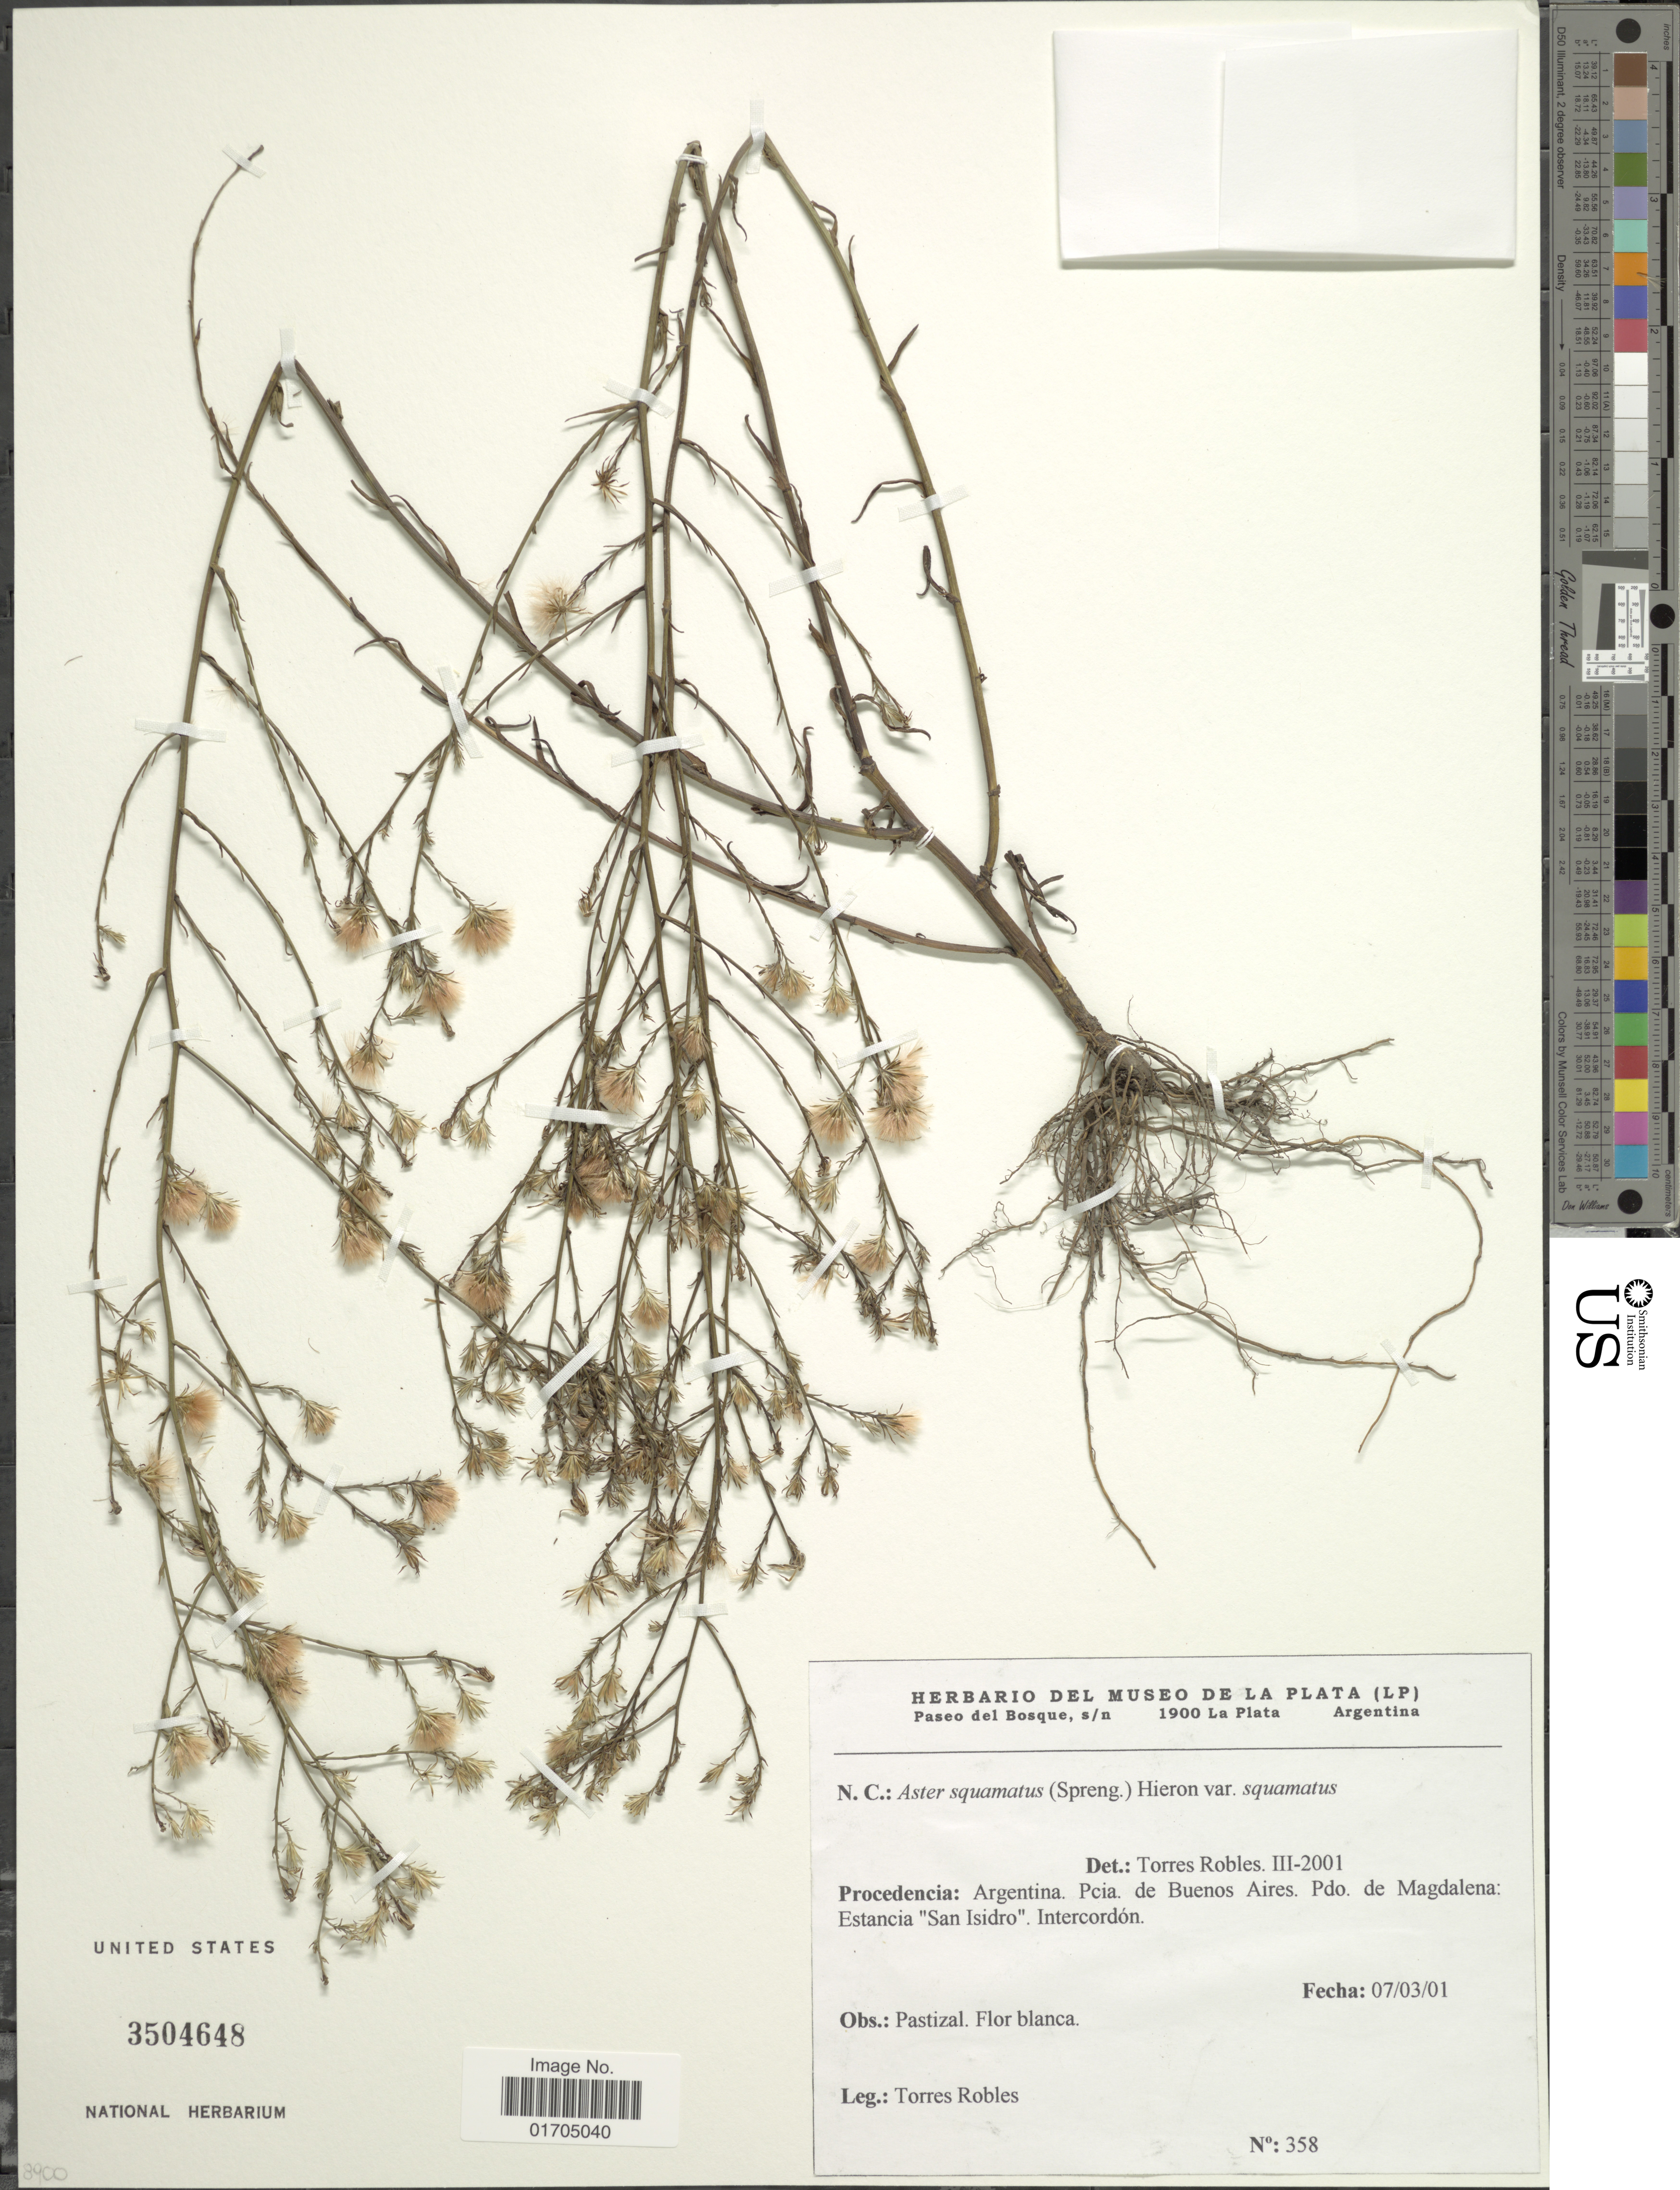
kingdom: Plantae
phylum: Tracheophyta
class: Magnoliopsida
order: Asterales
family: Asteraceae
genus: Symphyotrichum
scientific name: Symphyotrichum squamatum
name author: (Spreng.) G.L. Nesom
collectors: S. Torres Robles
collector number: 358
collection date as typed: Transcribed d/m/y: 7/3/1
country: Argentina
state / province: Buenos Aires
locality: Pdo. de Magdalena: Estancia "San Isidro", Intercordón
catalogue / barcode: US 3504648